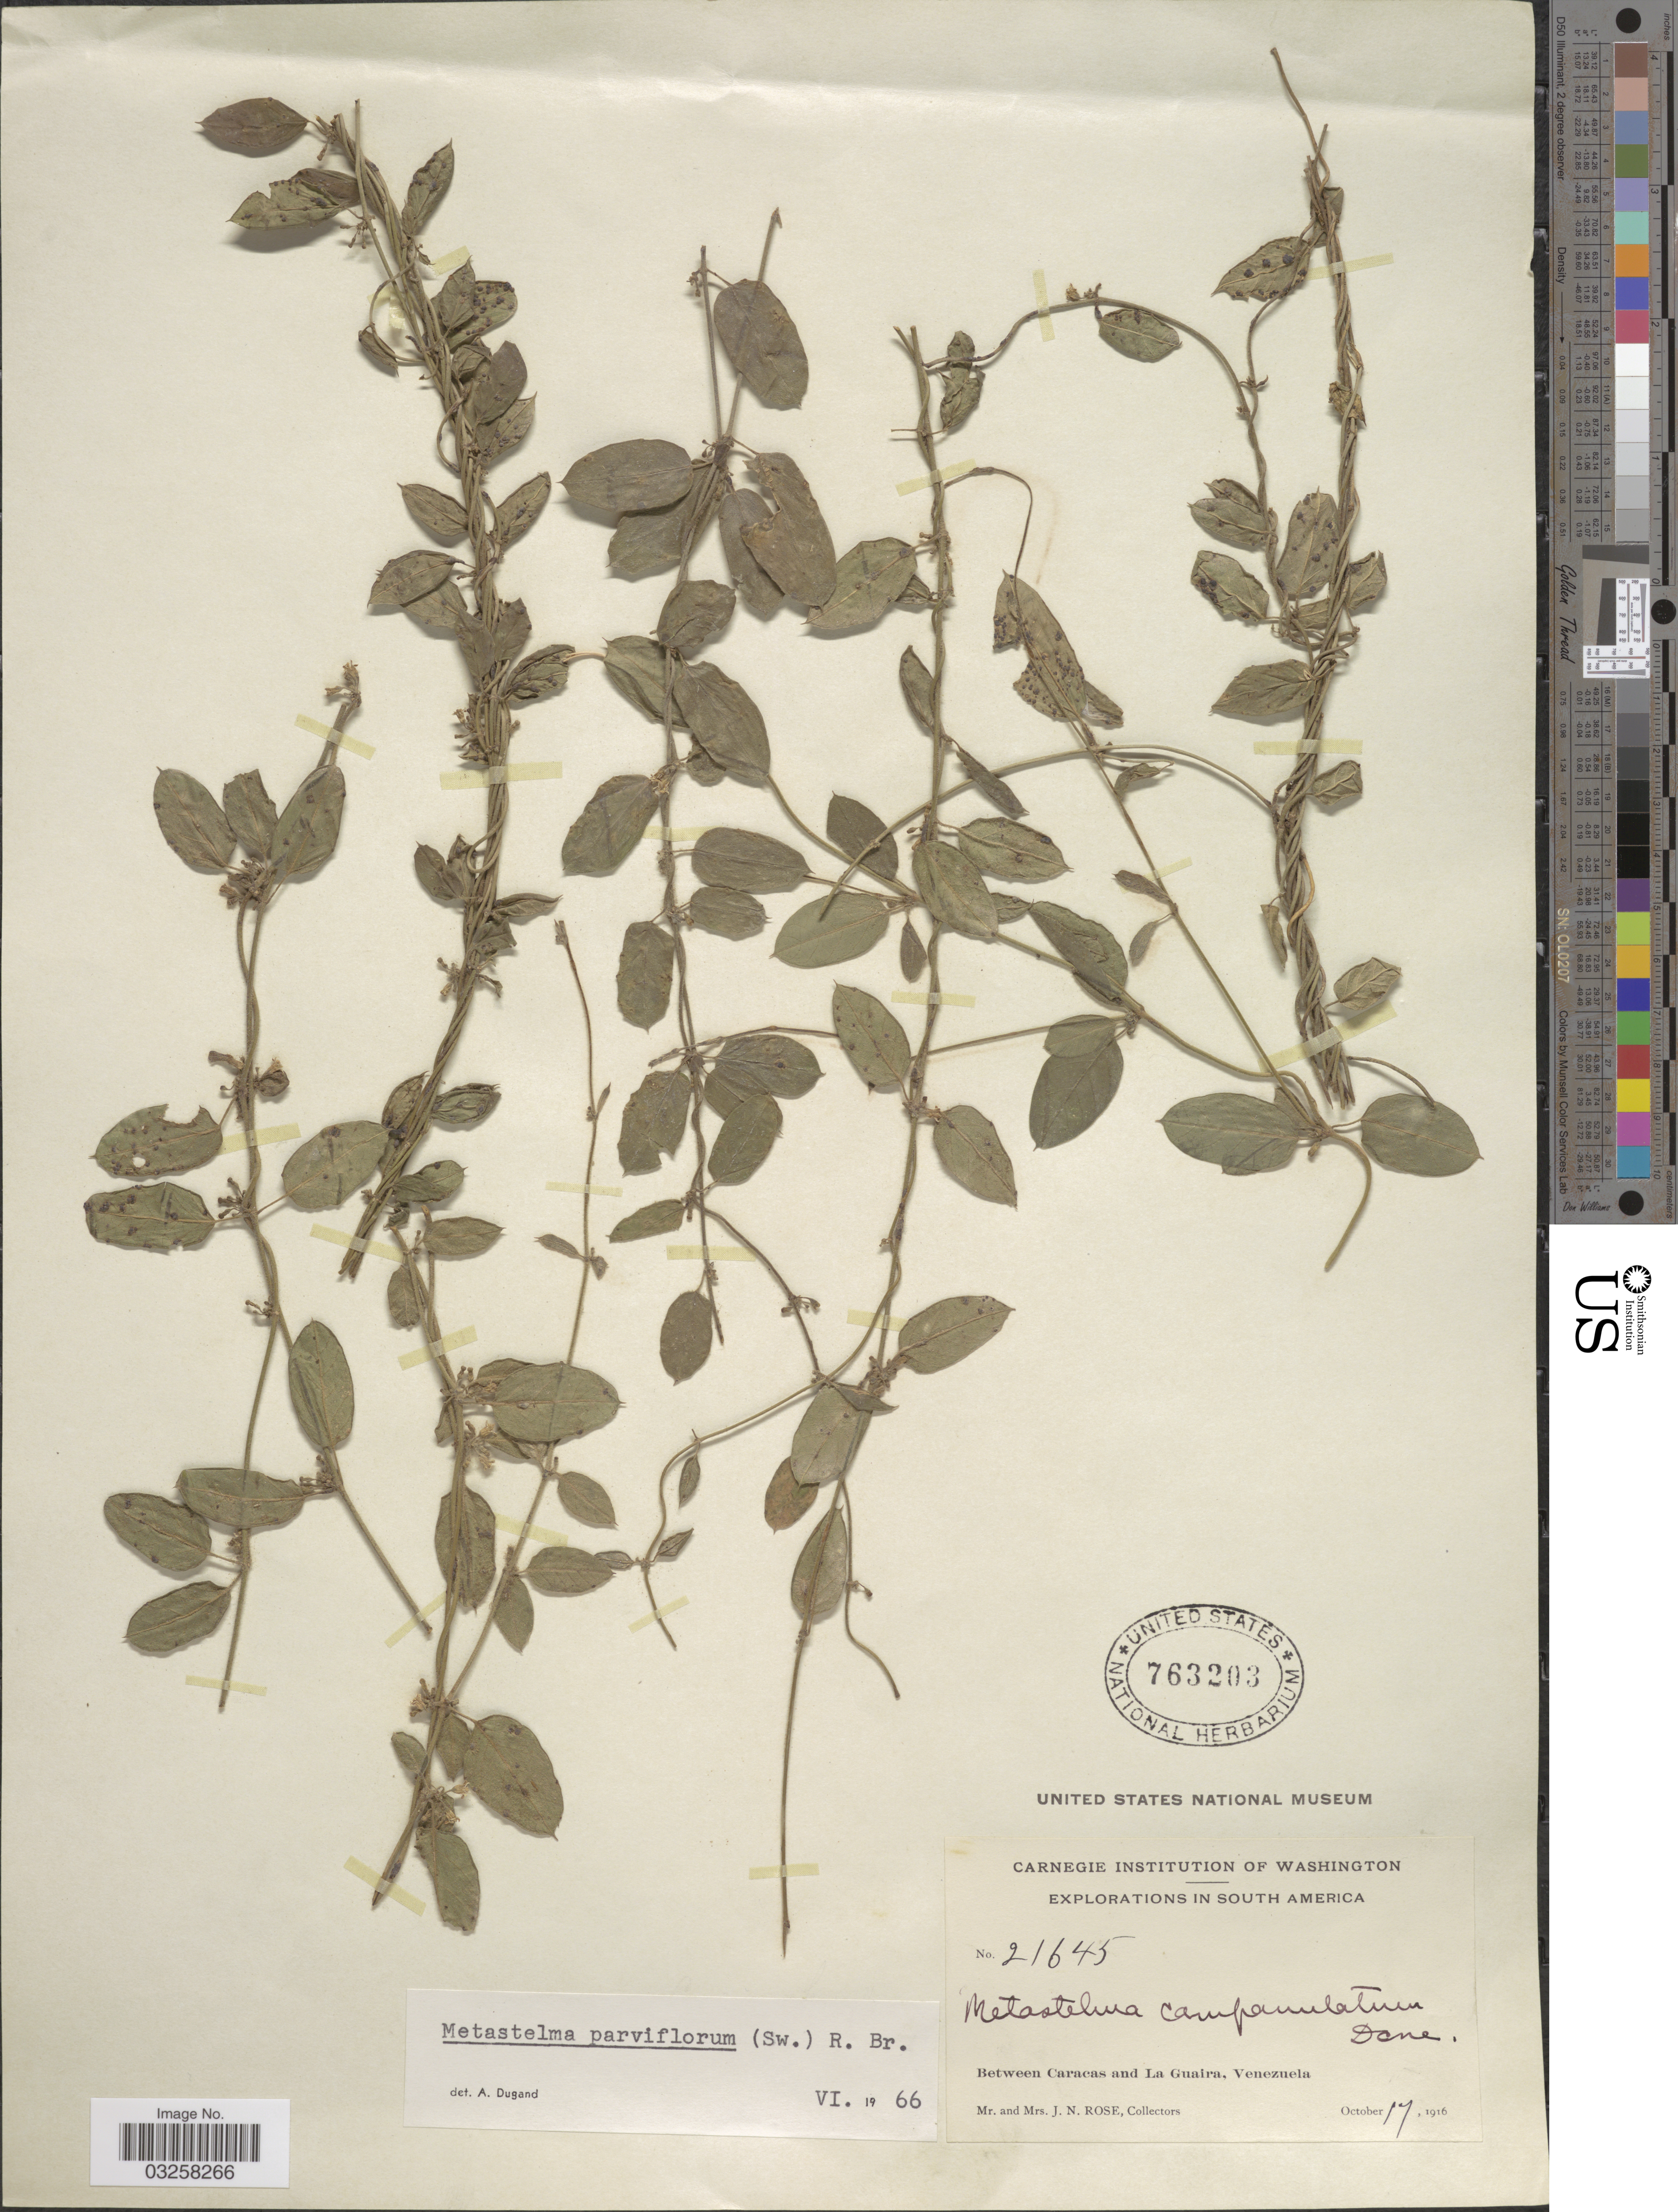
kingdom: Plantae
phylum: Tracheophyta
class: Magnoliopsida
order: Gentianales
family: Apocynaceae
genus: Metastelma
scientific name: Metastelma parviflorum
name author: (Sw.) Schult.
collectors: J. N. Rose & L. B. Rose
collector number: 21645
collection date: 1916-10-17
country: Venezuela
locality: Between Carcas and La Guaira.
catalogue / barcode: US 763203